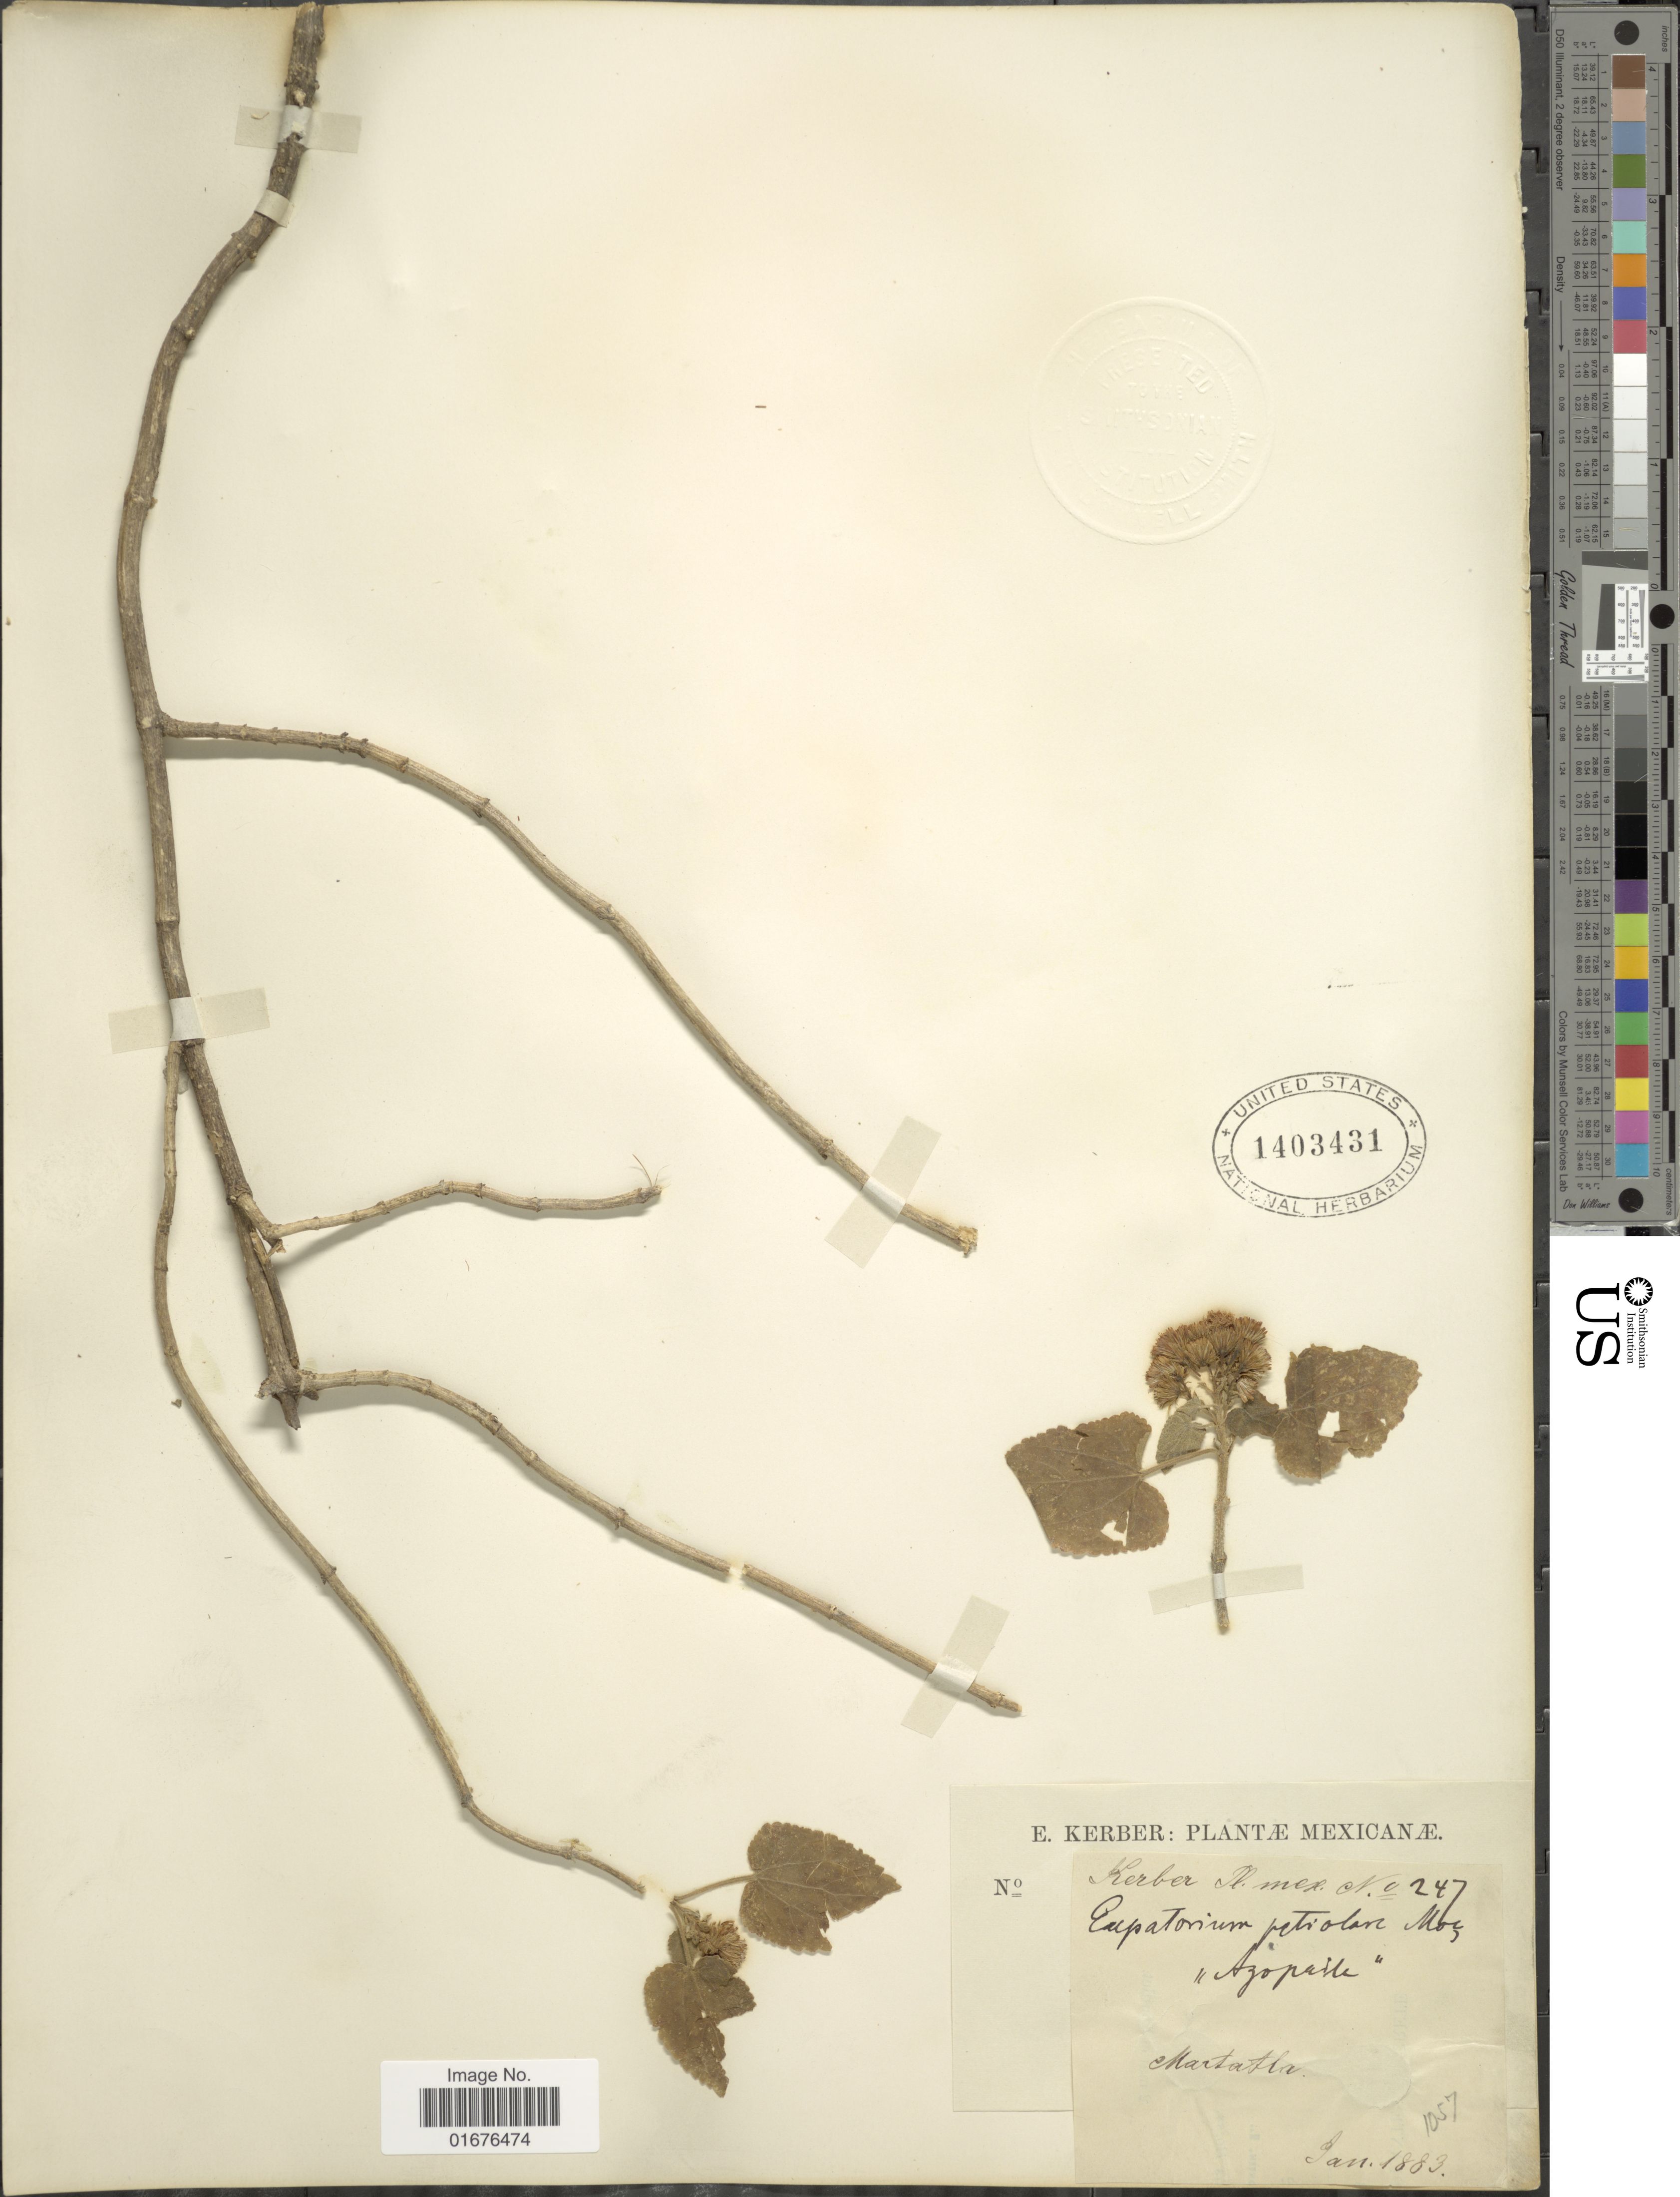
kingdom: Plantae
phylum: Tracheophyta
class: Magnoliopsida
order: Asterales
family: Asteraceae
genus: Ageratina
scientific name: Ageratina petiolaris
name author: (Moc. & Sessé ex DC.) R.M. King & H. Rob.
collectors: E. Kerber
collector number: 247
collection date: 1883-01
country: Mexico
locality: Maltrata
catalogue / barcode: US 1403431